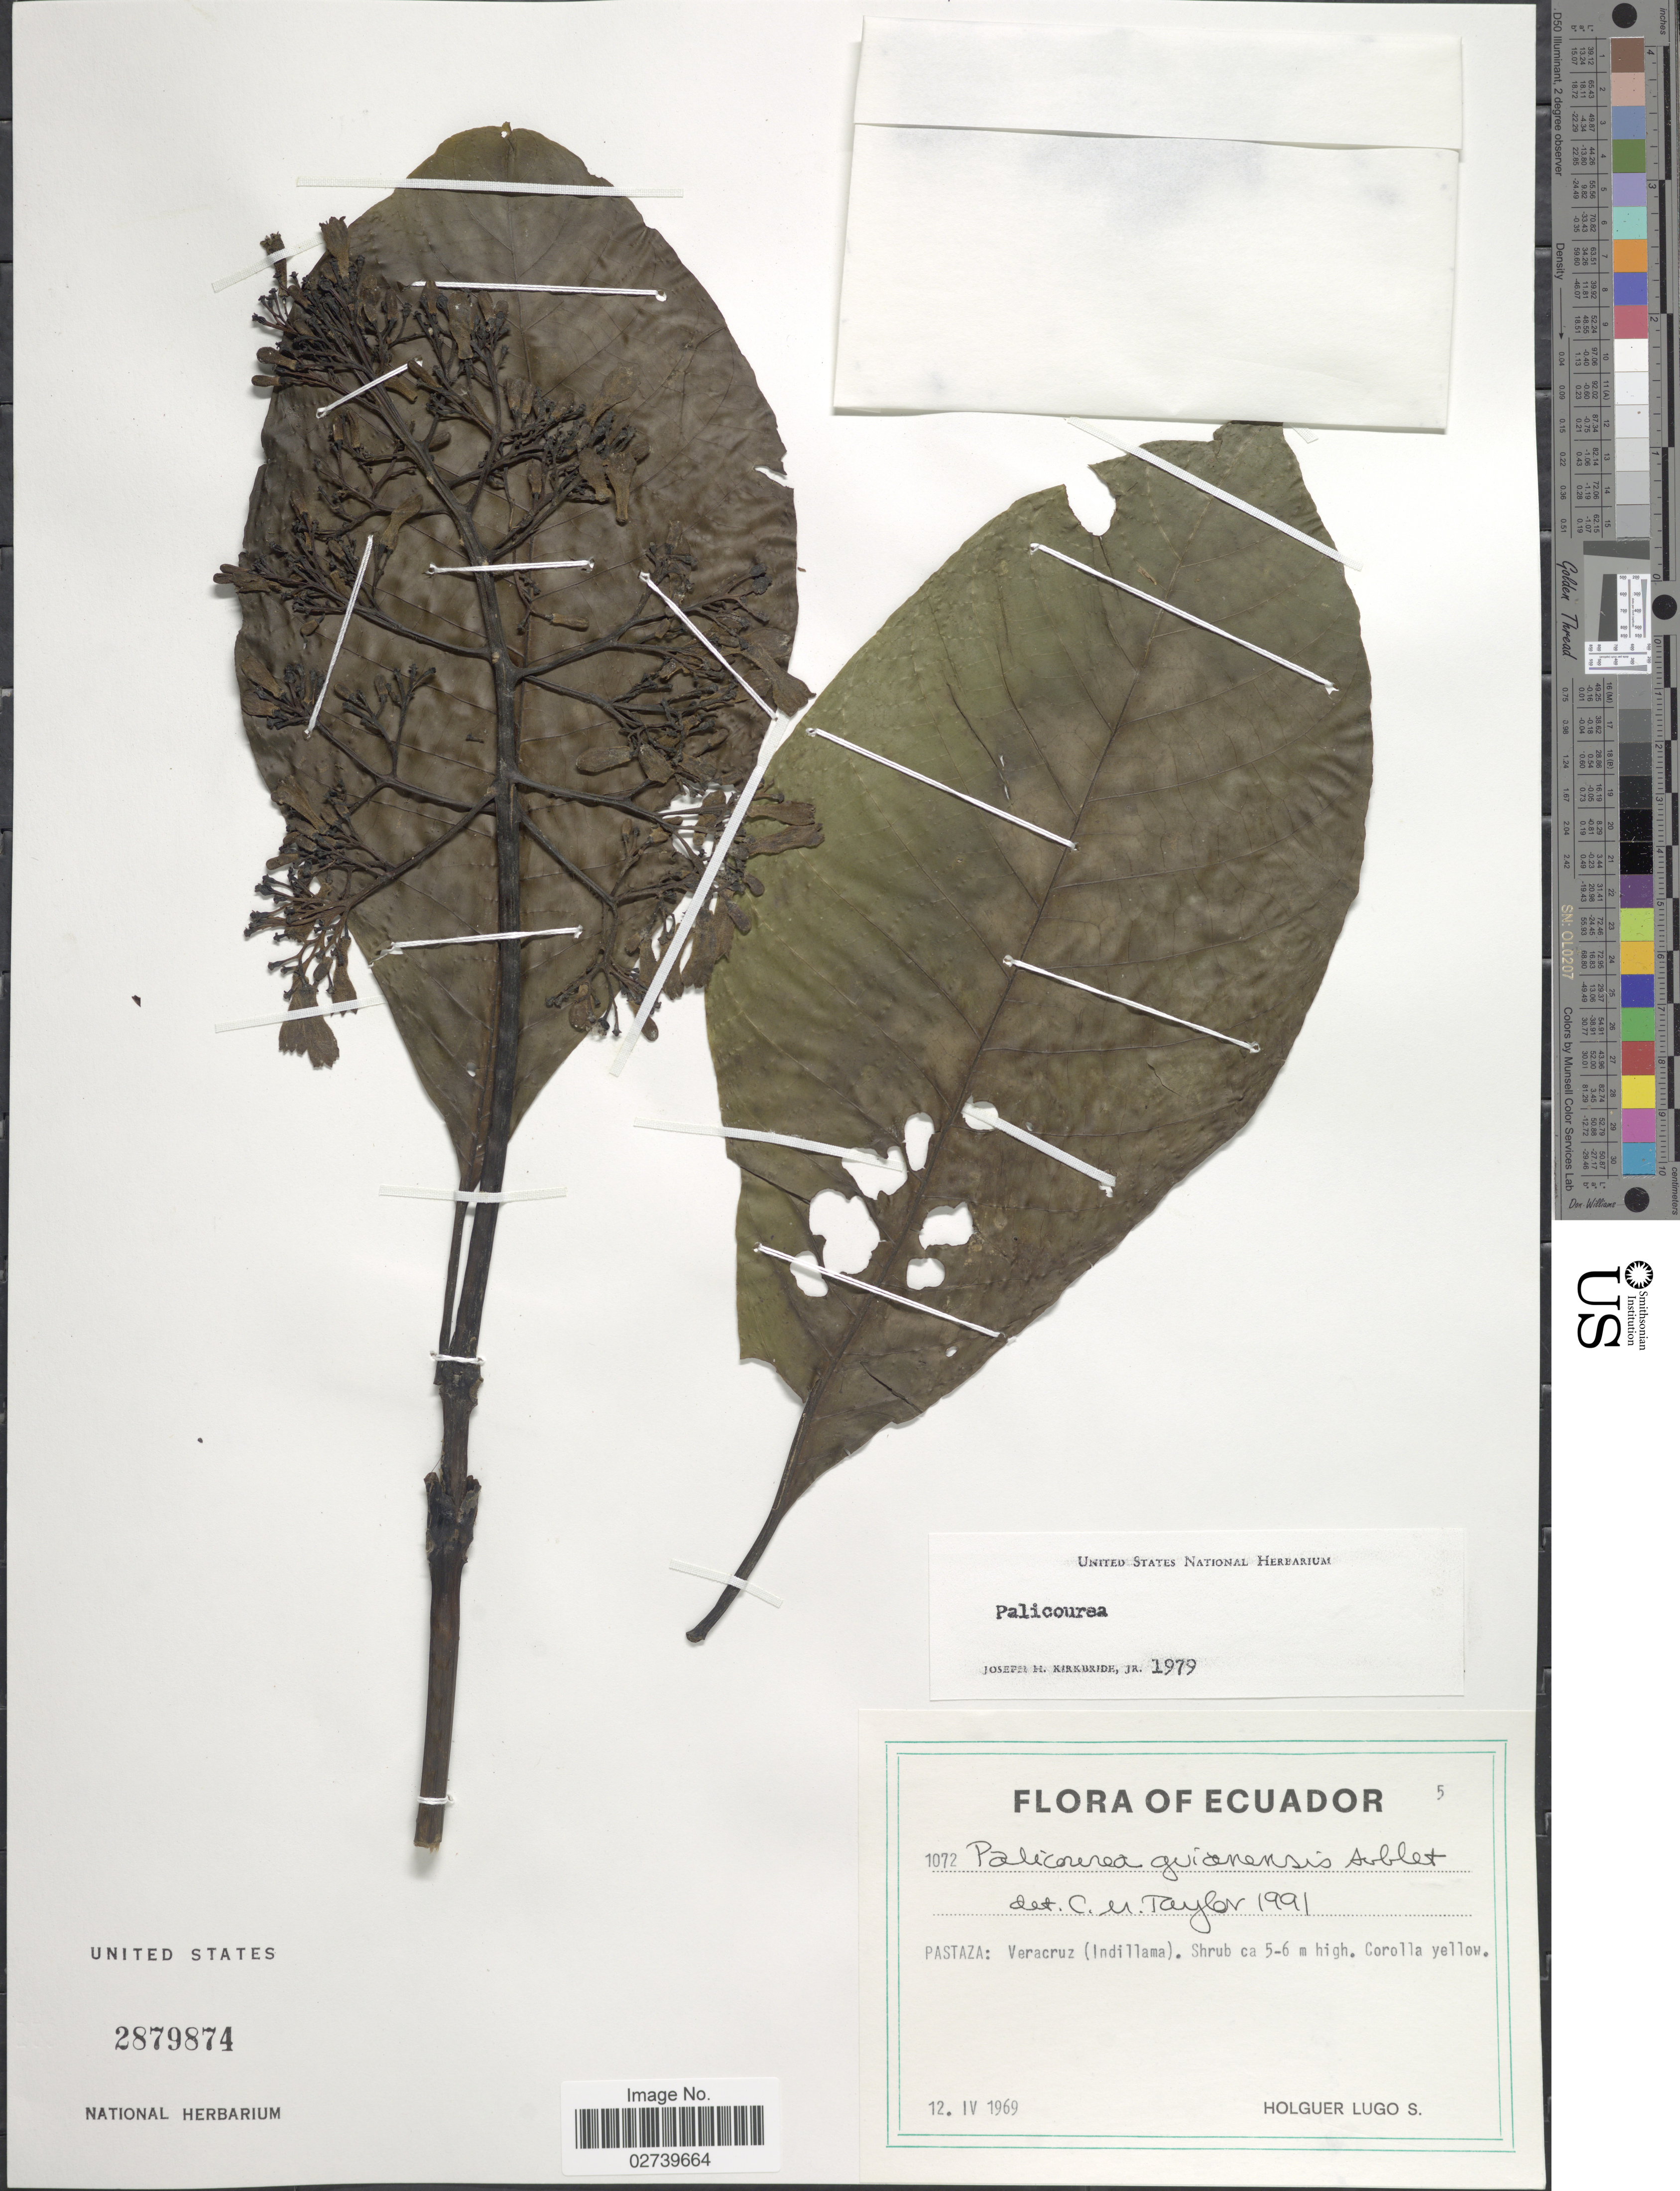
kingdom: Plantae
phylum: Tracheophyta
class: Magnoliopsida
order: Gentianales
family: Rubiaceae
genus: Palicourea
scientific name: Palicourea guianensis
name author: Aubl.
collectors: H. Lugo S.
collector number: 1072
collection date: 1969-04-12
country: Ecuador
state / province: Pastaza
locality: Veracruz (Indillama).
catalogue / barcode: US 2879874